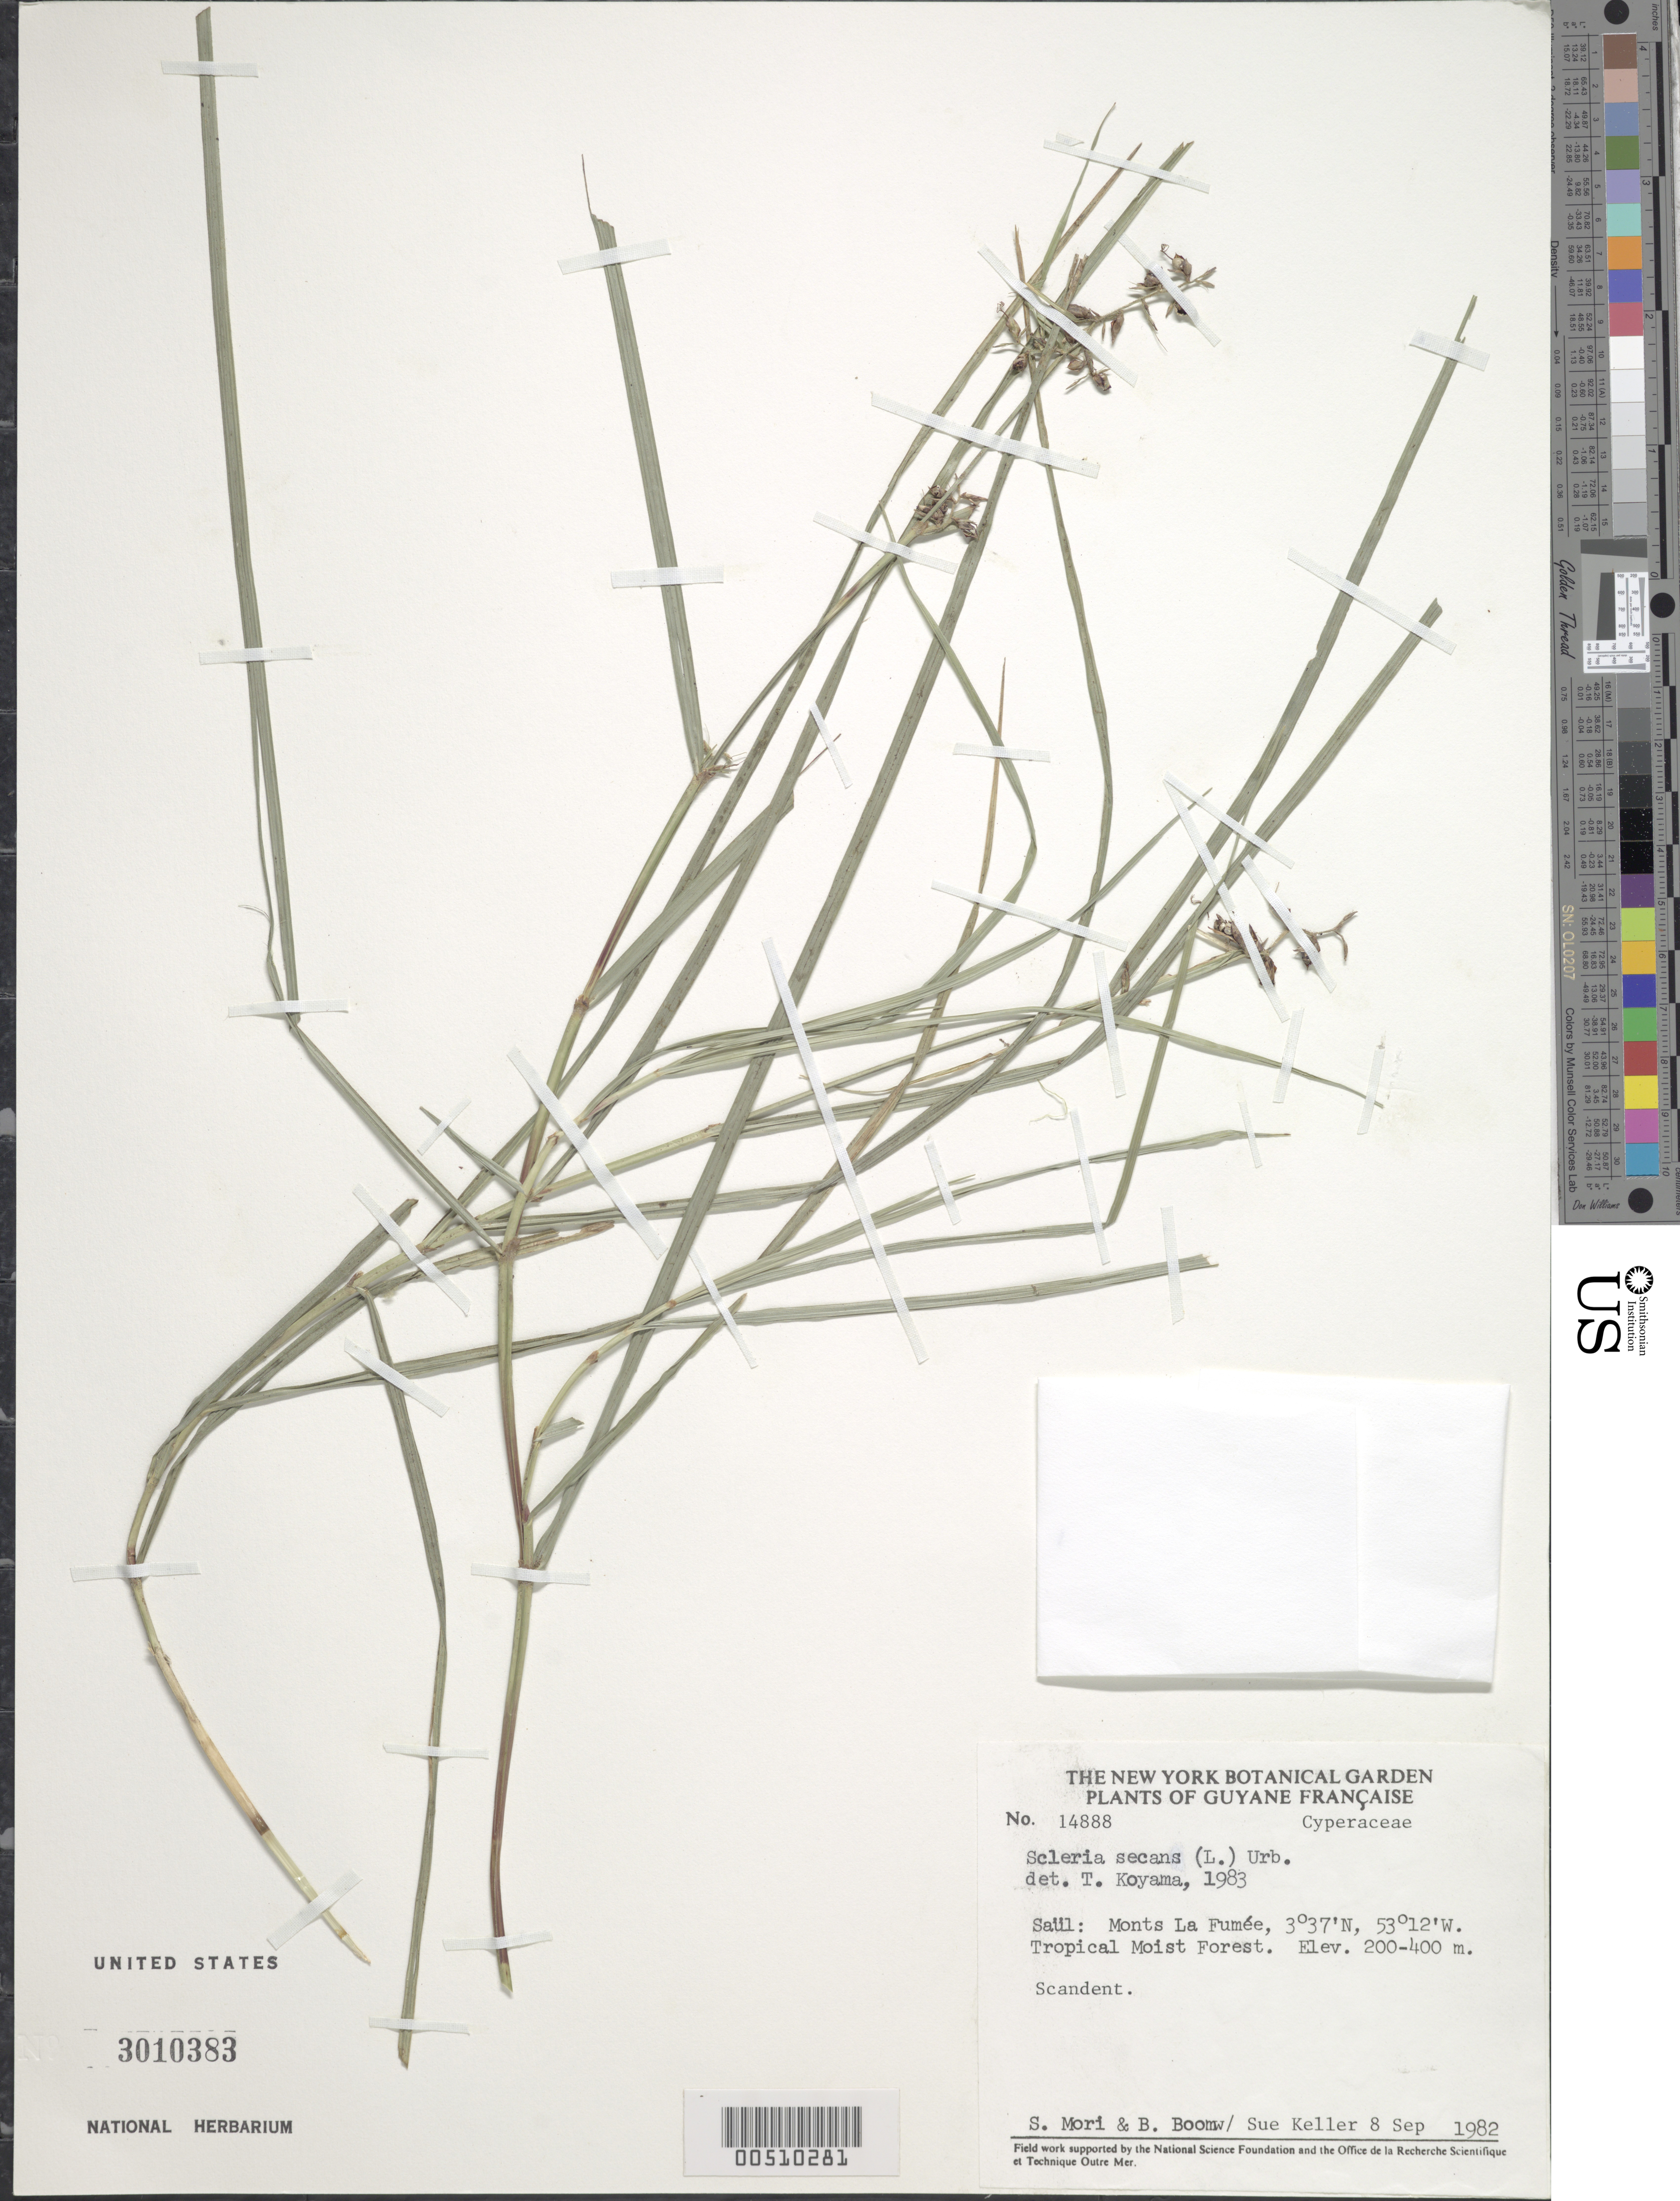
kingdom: Plantae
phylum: Tracheophyta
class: Liliopsida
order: Poales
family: Cyperaceae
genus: Scleria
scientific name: Scleria secans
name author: (L.) Urb.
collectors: S. Mori, B. M. Boom & S. Keller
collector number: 14888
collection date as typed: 08 Sep 1982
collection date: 1982-09-08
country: French Guiana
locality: Saul: Monts La Fumee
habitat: Tropical moist forest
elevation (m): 200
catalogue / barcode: US 3010383